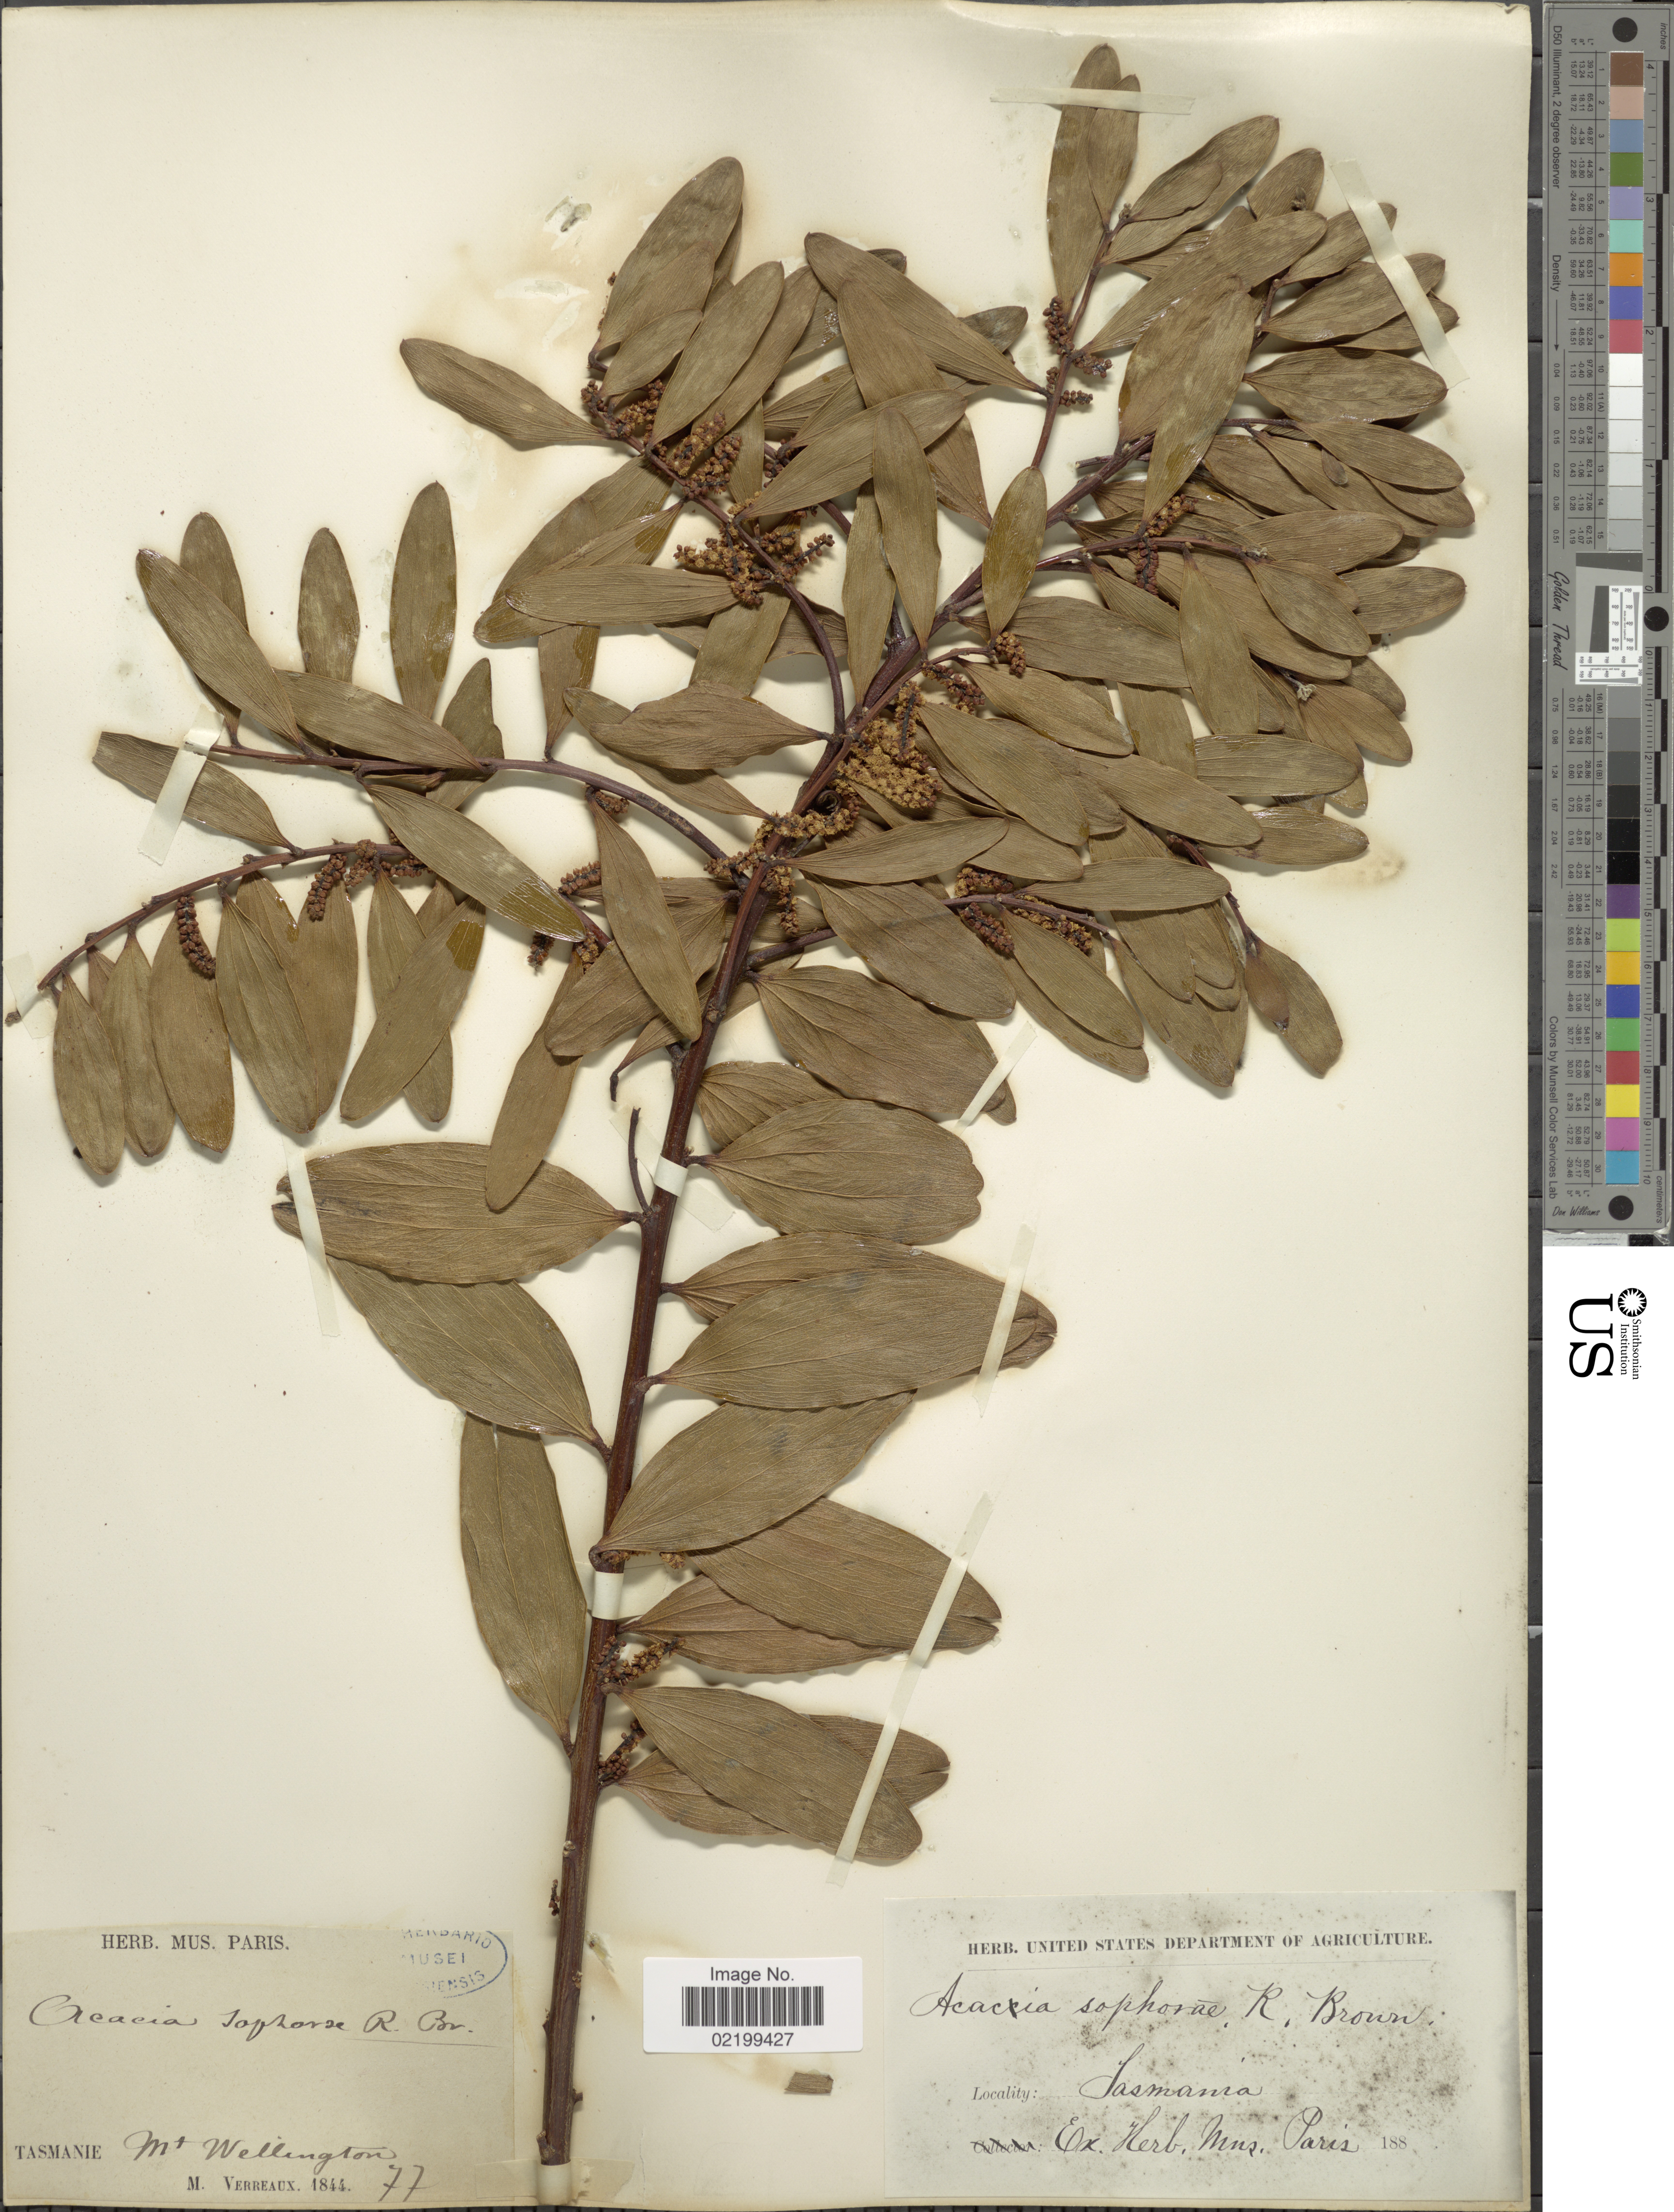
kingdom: Plantae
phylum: Tracheophyta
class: Magnoliopsida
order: Fabales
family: Fabaceae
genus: Acacia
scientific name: Acacia sophorae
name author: (Labill.) R. Br.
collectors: M. Verreaux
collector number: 77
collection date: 1844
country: Australia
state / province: Tasmania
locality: Tasmanie, Mt. Wellington